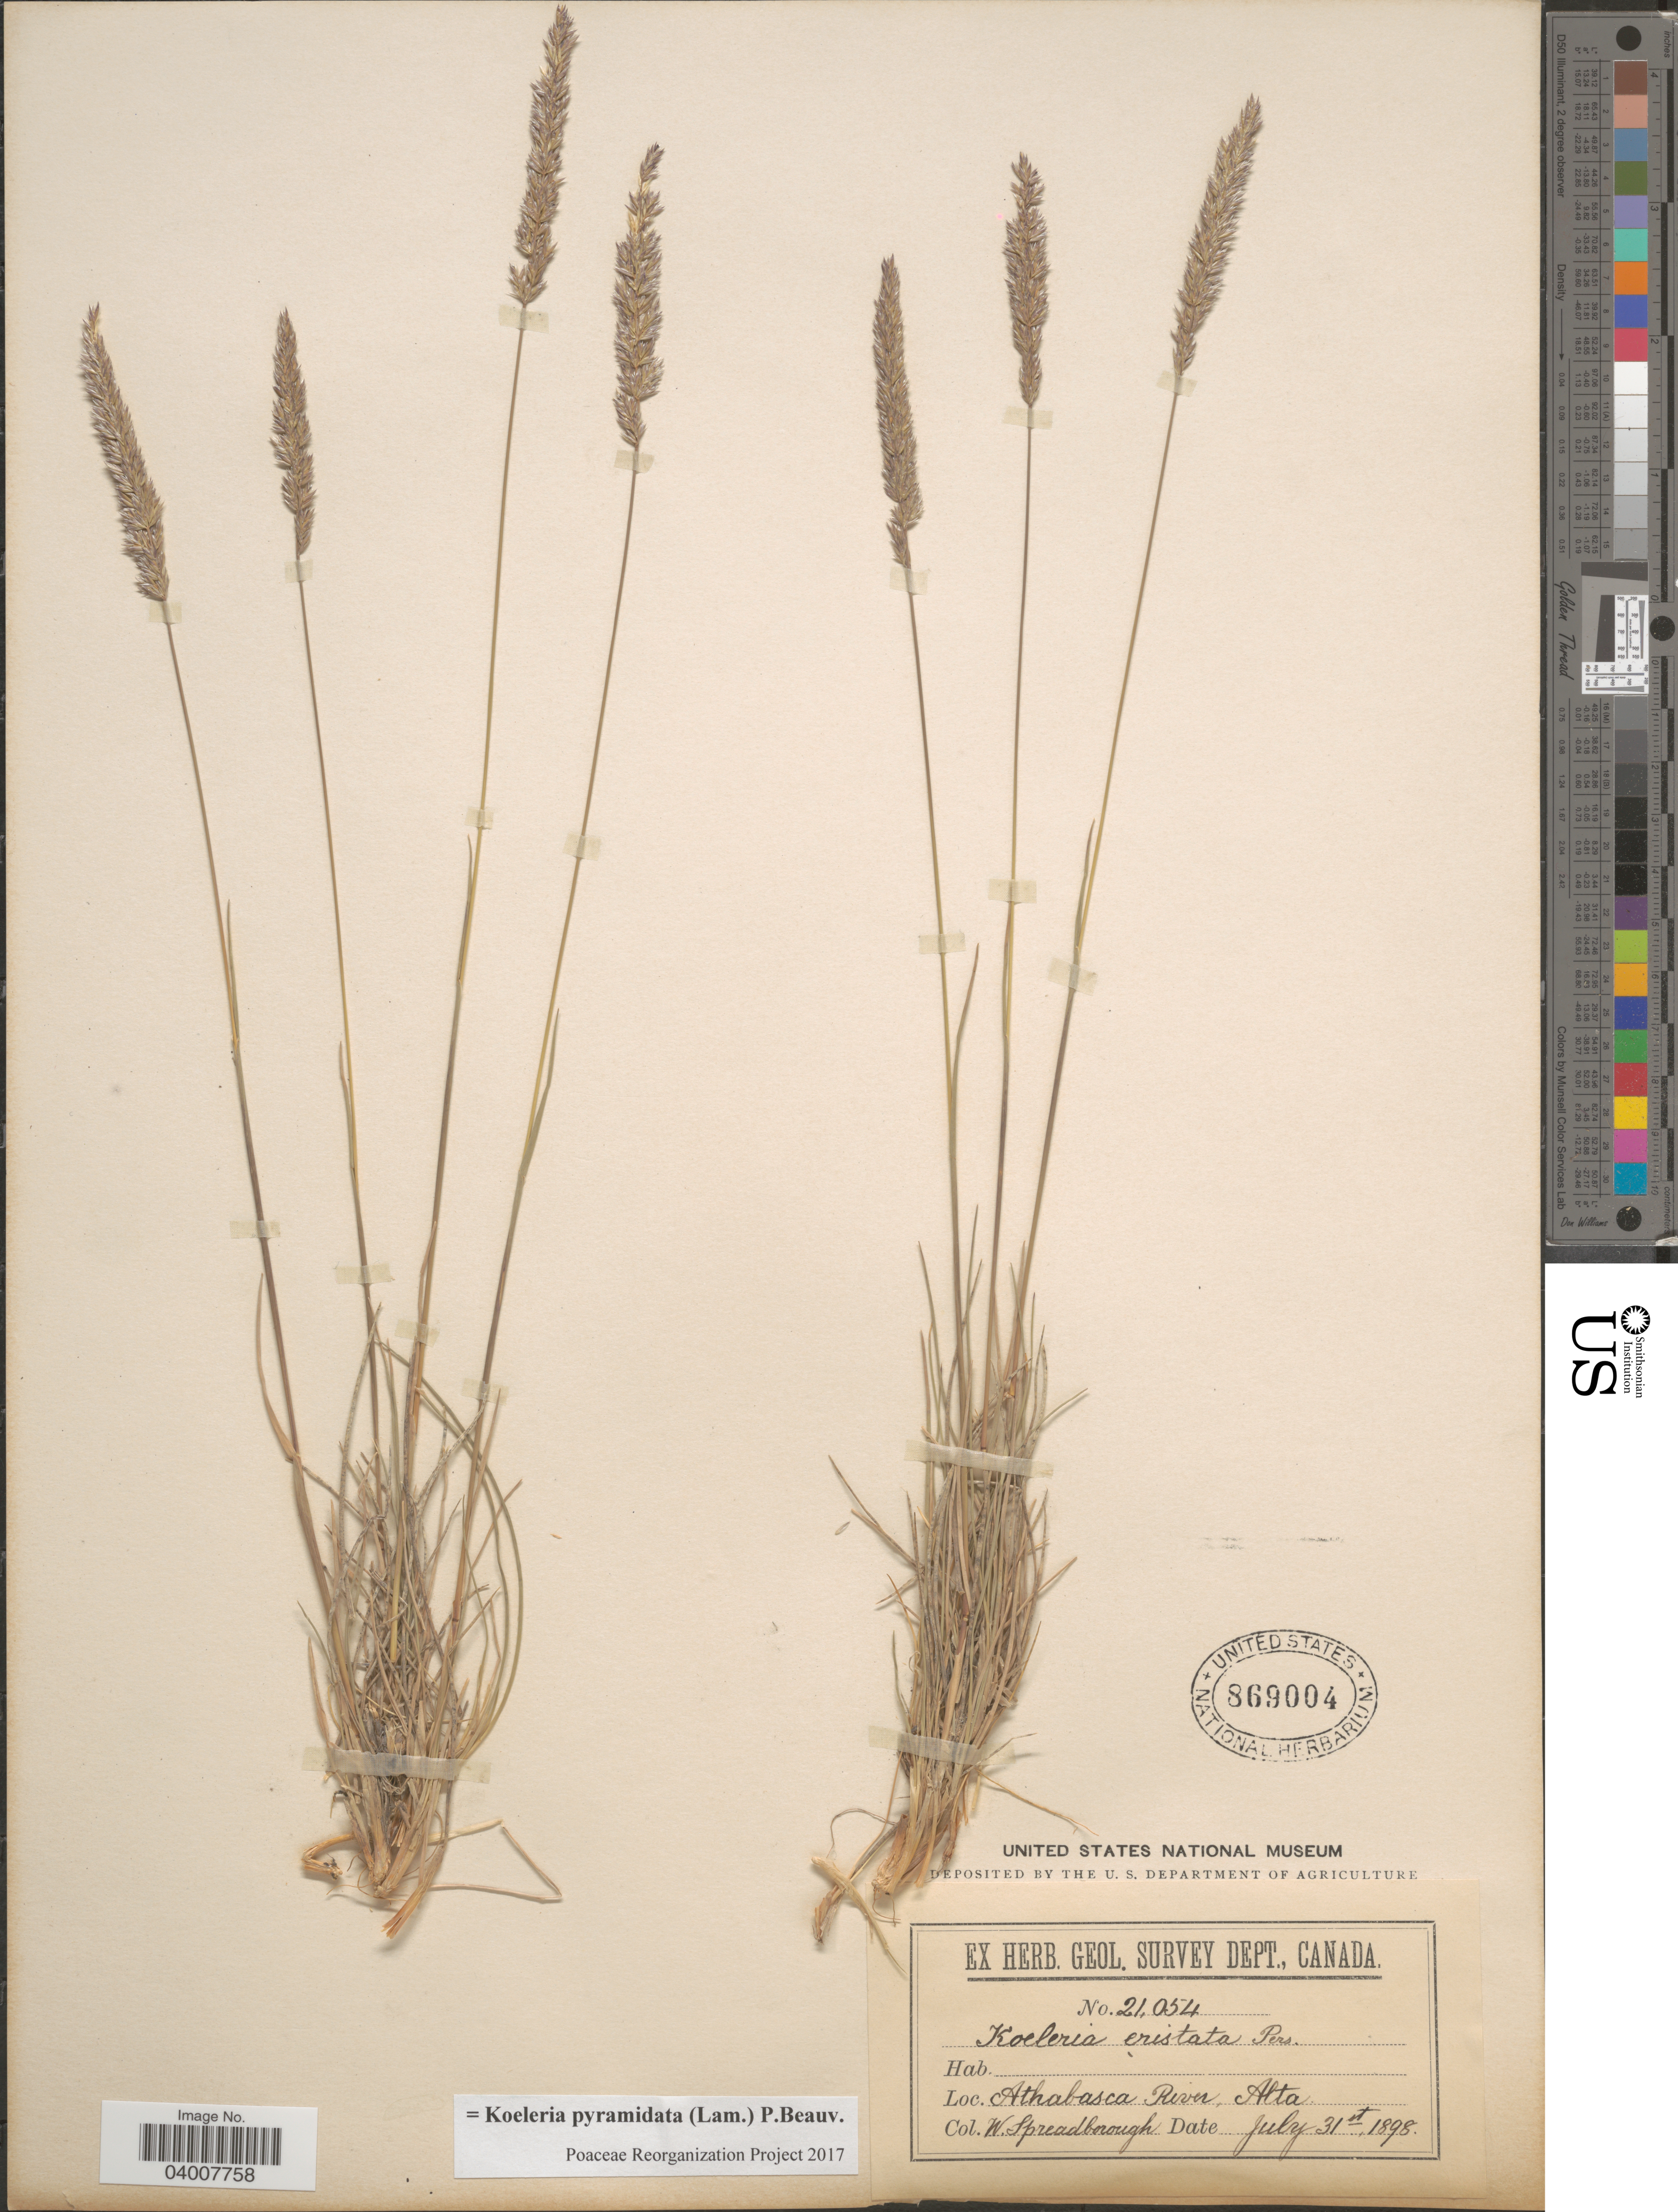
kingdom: Plantae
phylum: Tracheophyta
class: Liliopsida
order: Poales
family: Poaceae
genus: Koeleria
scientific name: Koeleria pyramidata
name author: (Lam.) P. Beauv.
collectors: W. Spreadborough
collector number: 21054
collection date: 1898-07-31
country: Canada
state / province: Alberta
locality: Athabasca River, Alta.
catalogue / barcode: US 869004